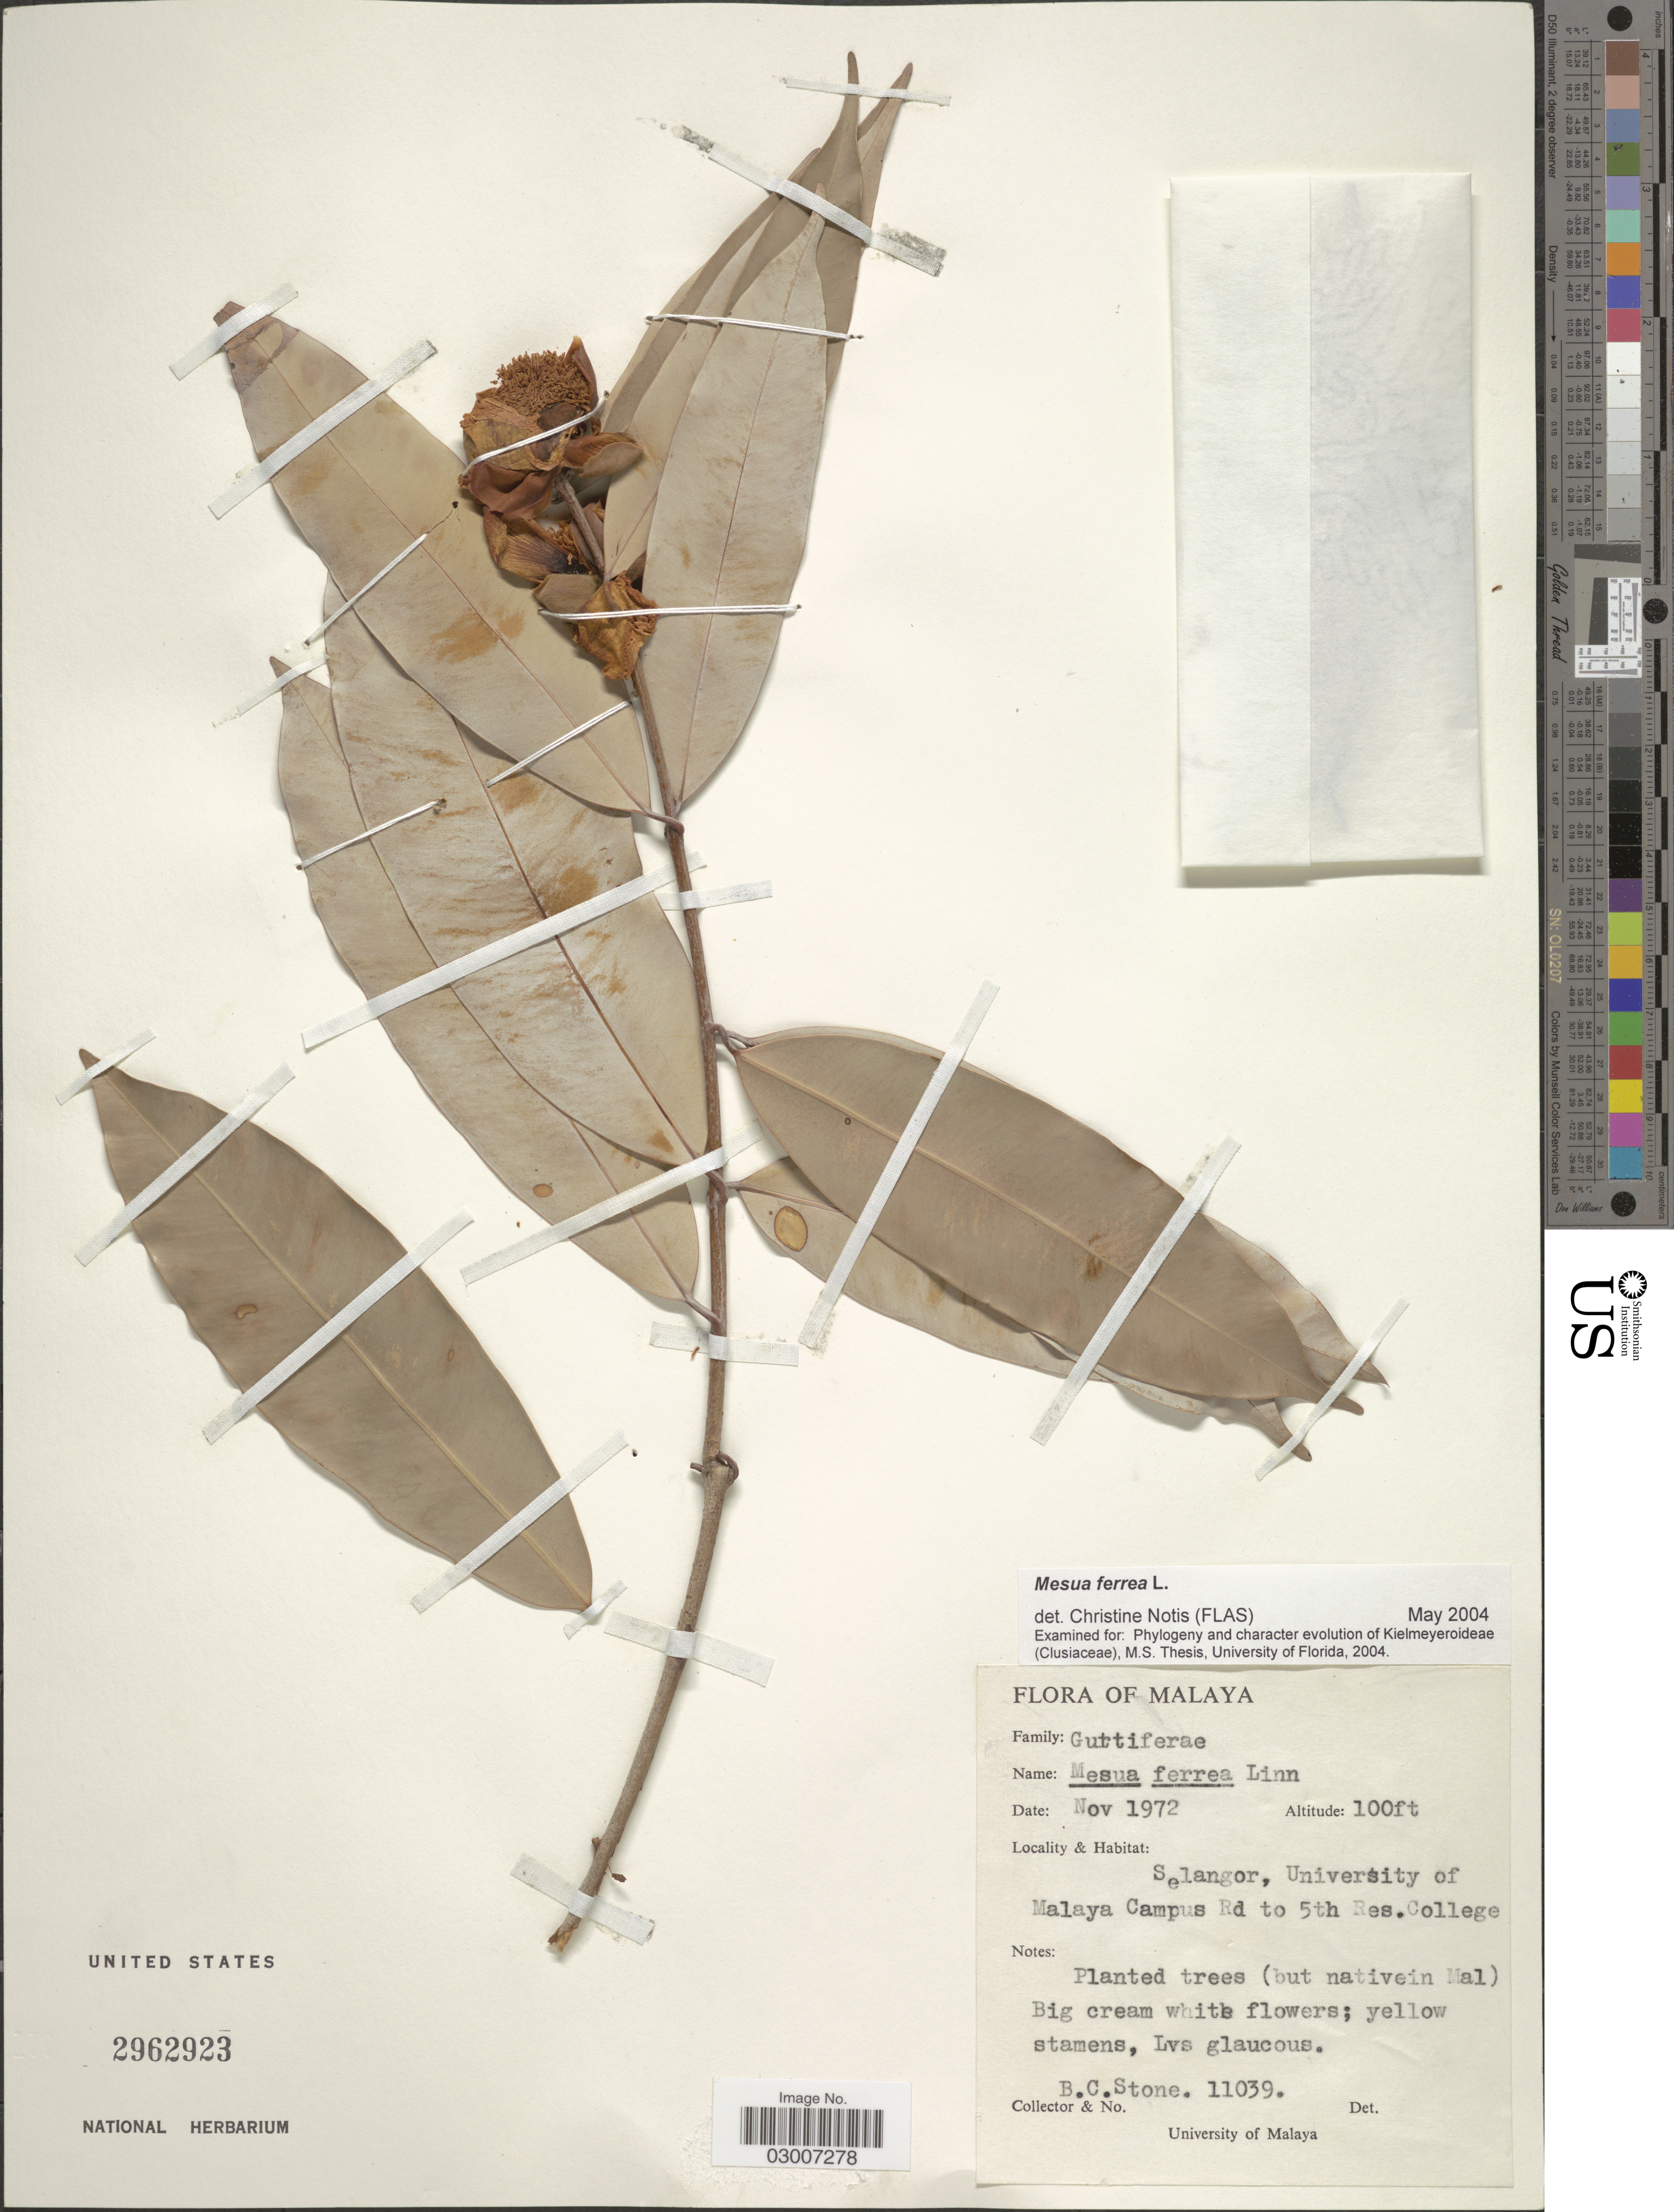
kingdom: Plantae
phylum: Tracheophyta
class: Magnoliopsida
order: Malpighiales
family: Calophyllaceae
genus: Mesua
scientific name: Mesua ferrea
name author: L.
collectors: B. C. Stone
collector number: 11039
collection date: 1972-11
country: Malaysia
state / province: Selangor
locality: Malaya. Selangor, University of Malaya Campus Rd to 5th Res. College.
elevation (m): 30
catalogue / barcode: US 2962923